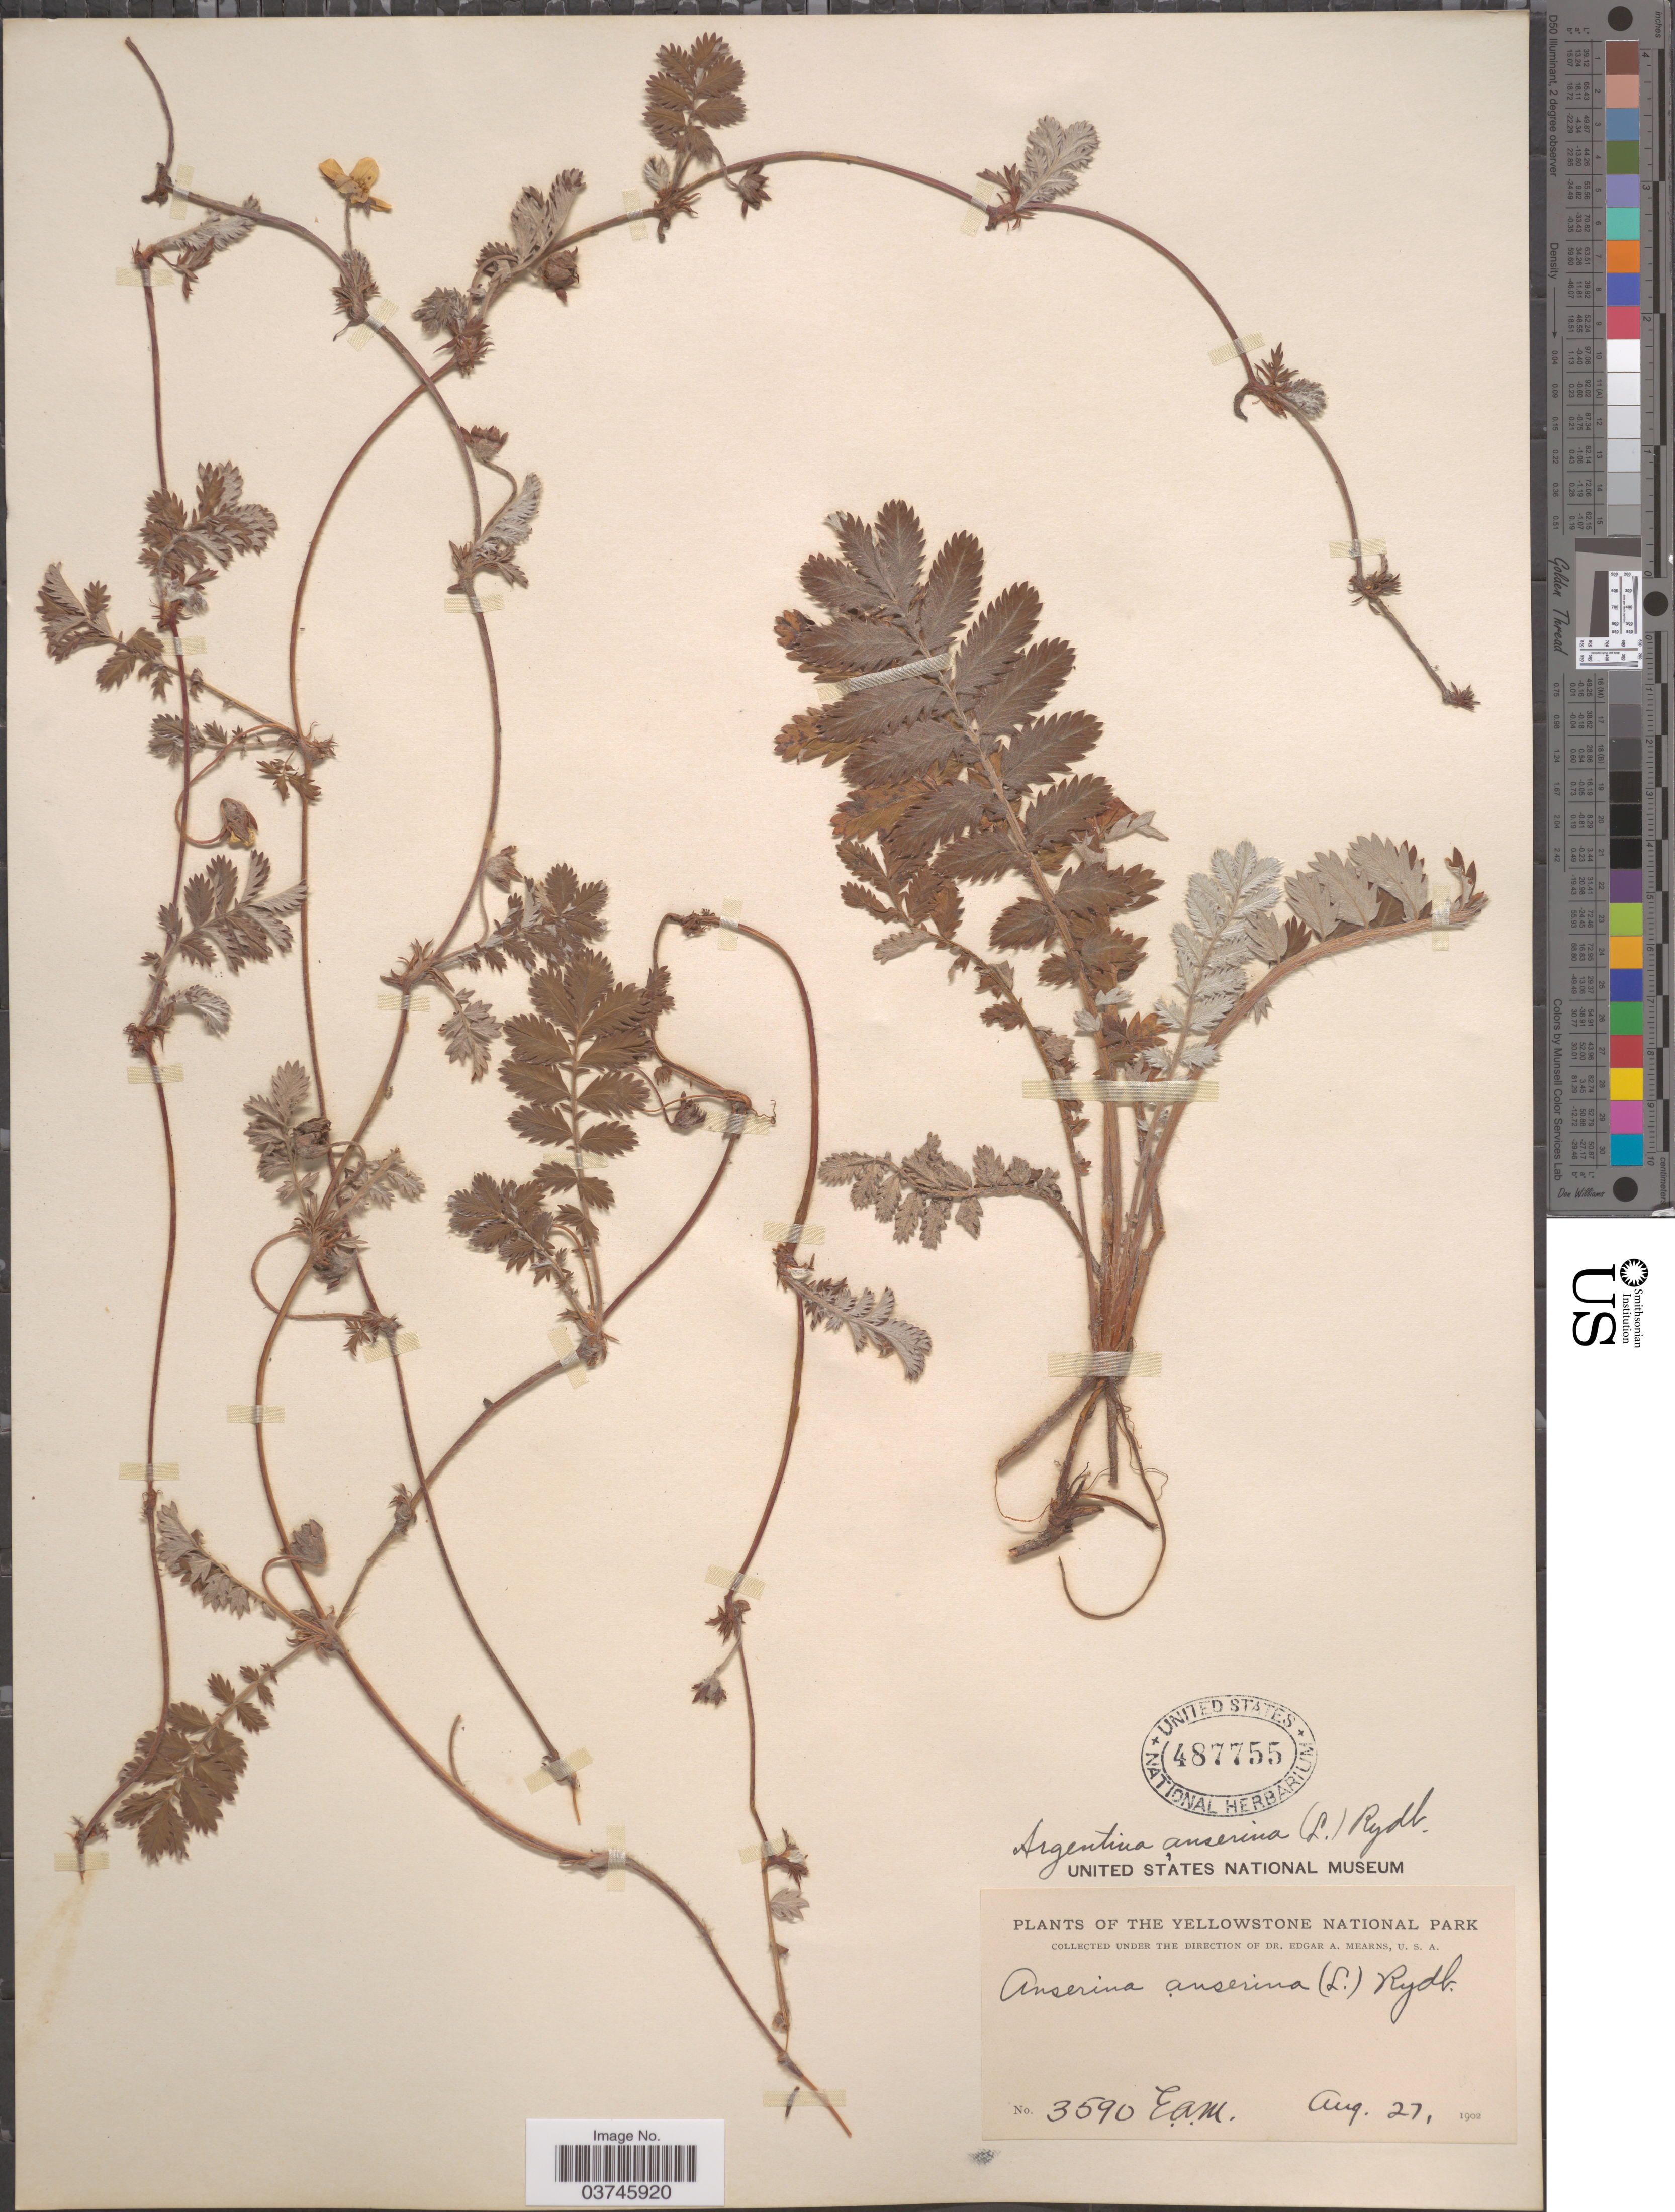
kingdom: Plantae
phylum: Tracheophyta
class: Magnoliopsida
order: Rosales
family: Rosaceae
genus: Argentina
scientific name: Argentina anserina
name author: (L.) Rydb.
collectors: E. A. Mearns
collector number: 3590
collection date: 1902-08-27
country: United States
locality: The Yellowstone National Park.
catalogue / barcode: US 487755